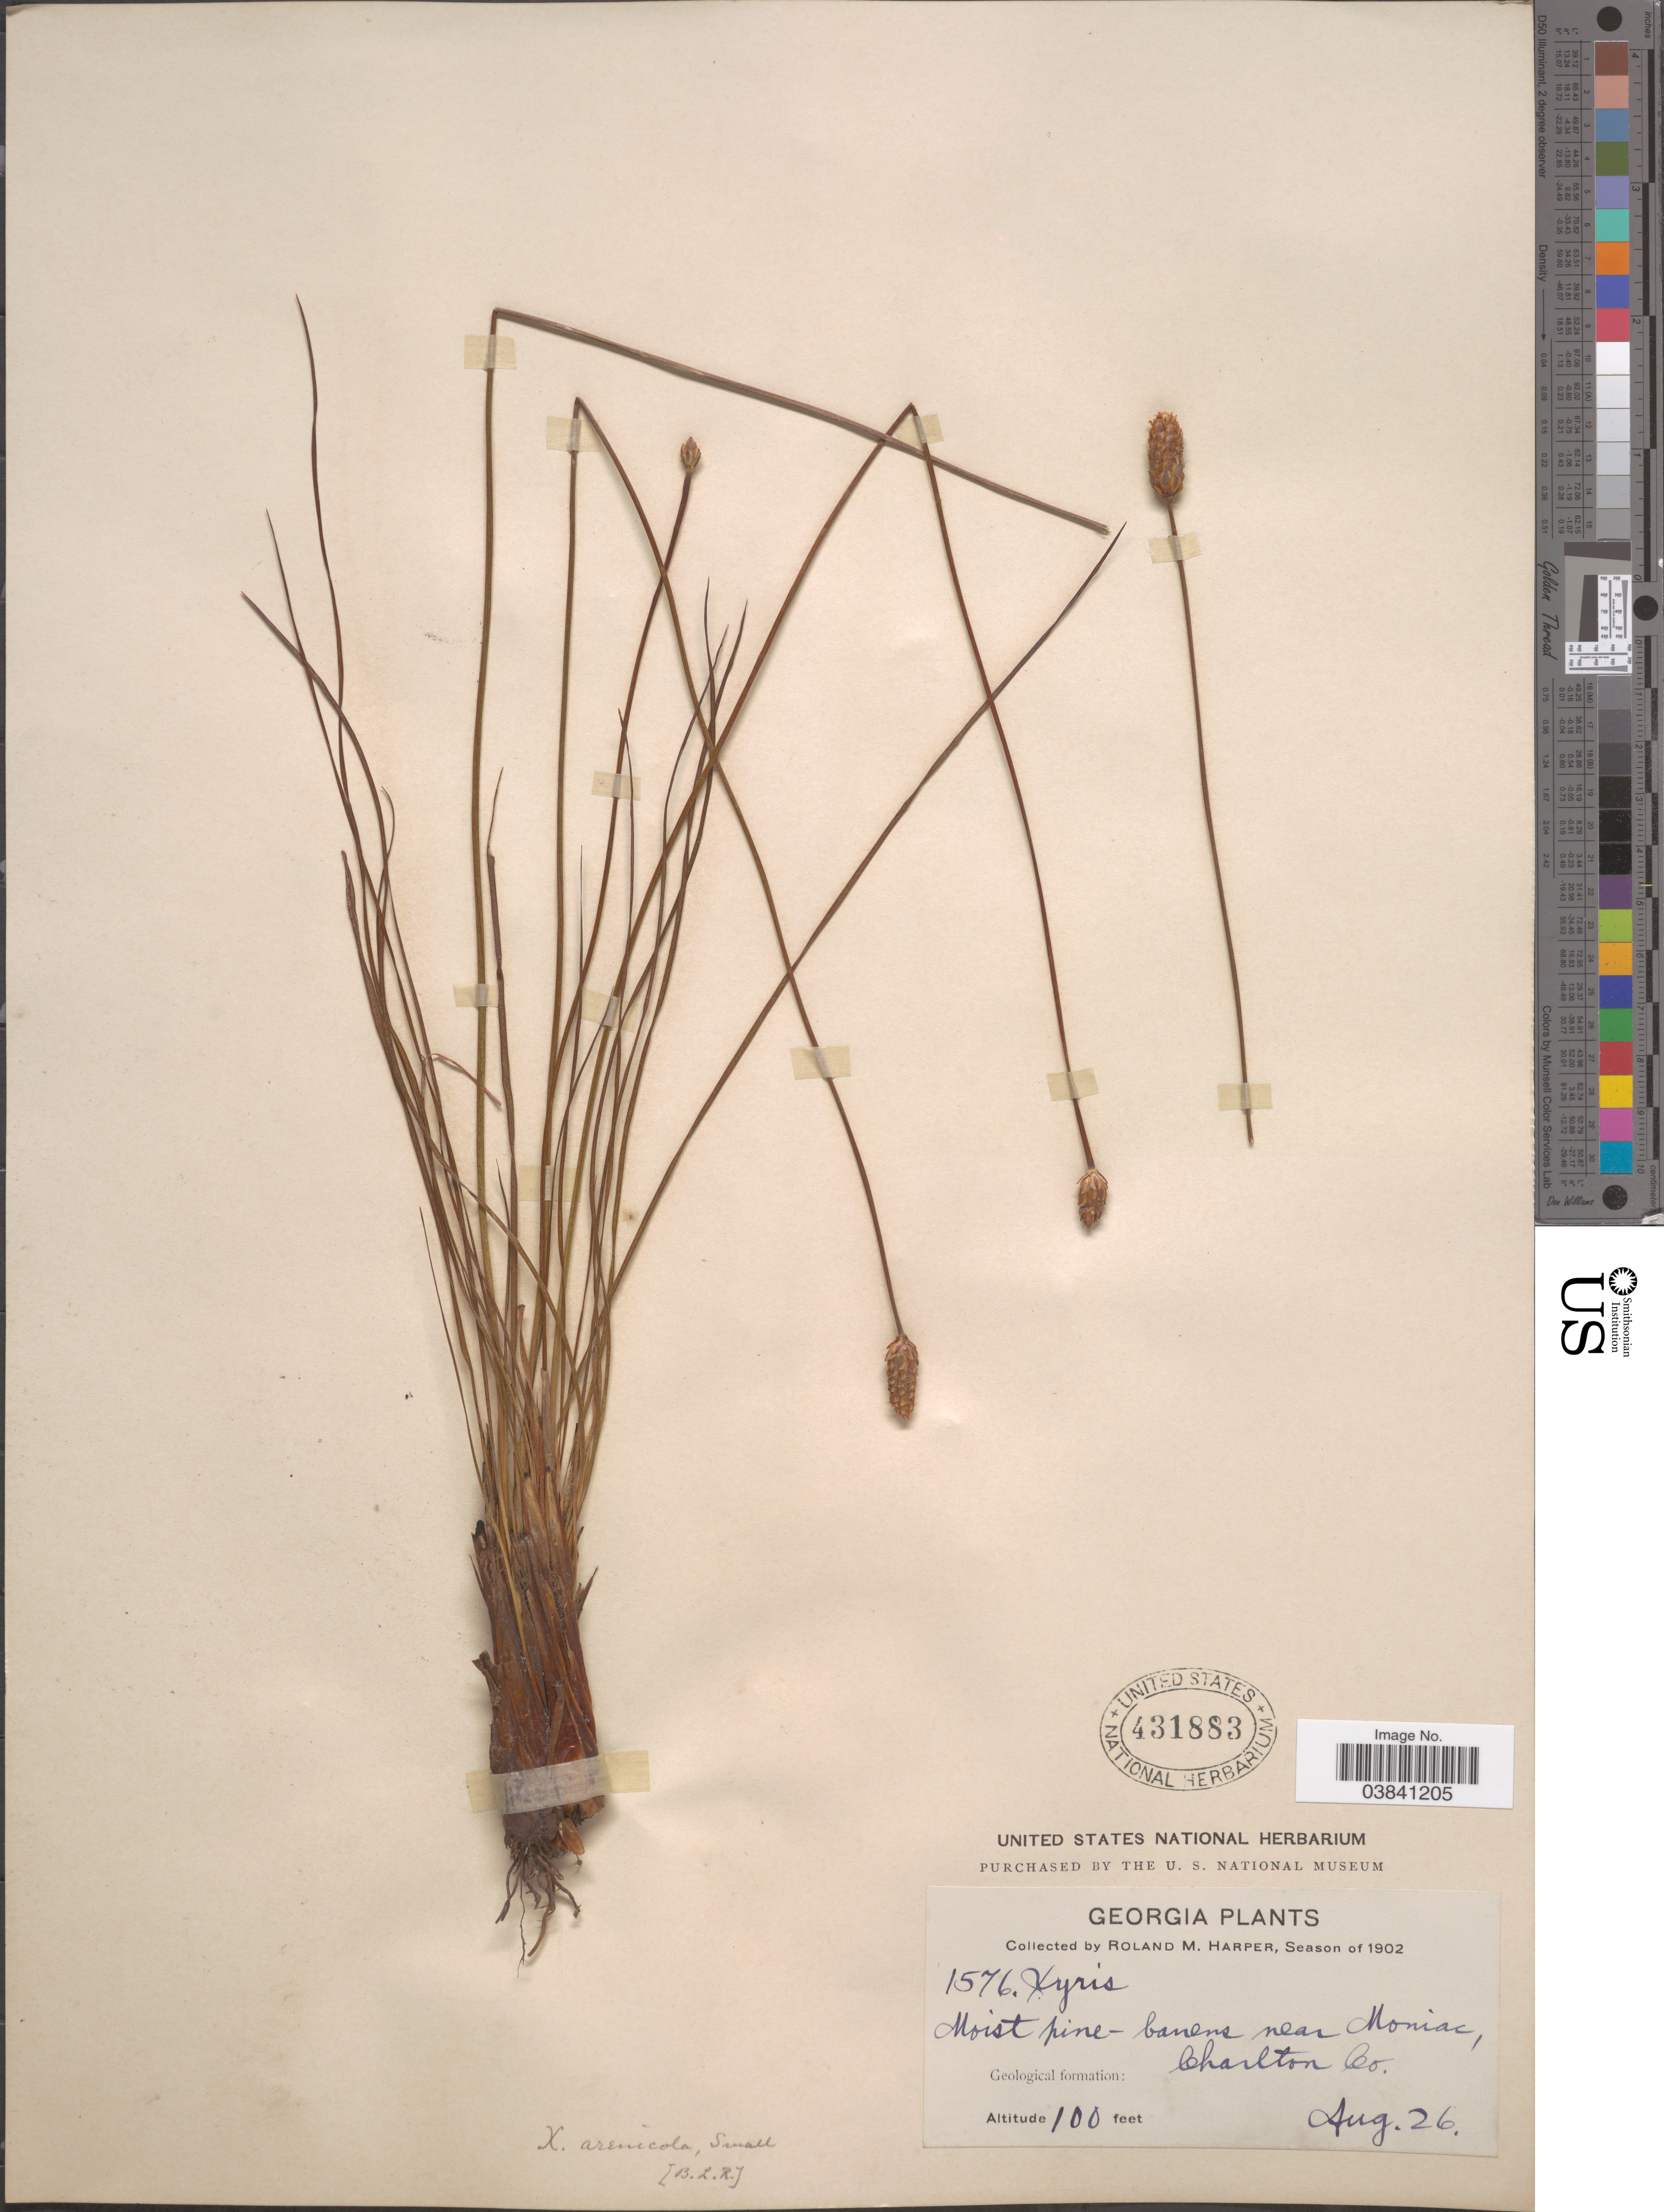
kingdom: Plantae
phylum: Tracheophyta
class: Liliopsida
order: Poales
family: Xyridaceae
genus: Xyris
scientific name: Xyris caroliniana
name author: Walter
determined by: Strong, Mark T., (BOT), Smithsonian Institution - National Museum of Natural History (UNITED STATES)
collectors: R. M. Harper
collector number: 1576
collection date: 1902-08-26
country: United States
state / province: Georgia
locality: Moist pine - barrens near Moniac, Charlton Co.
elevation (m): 30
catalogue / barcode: US 431883